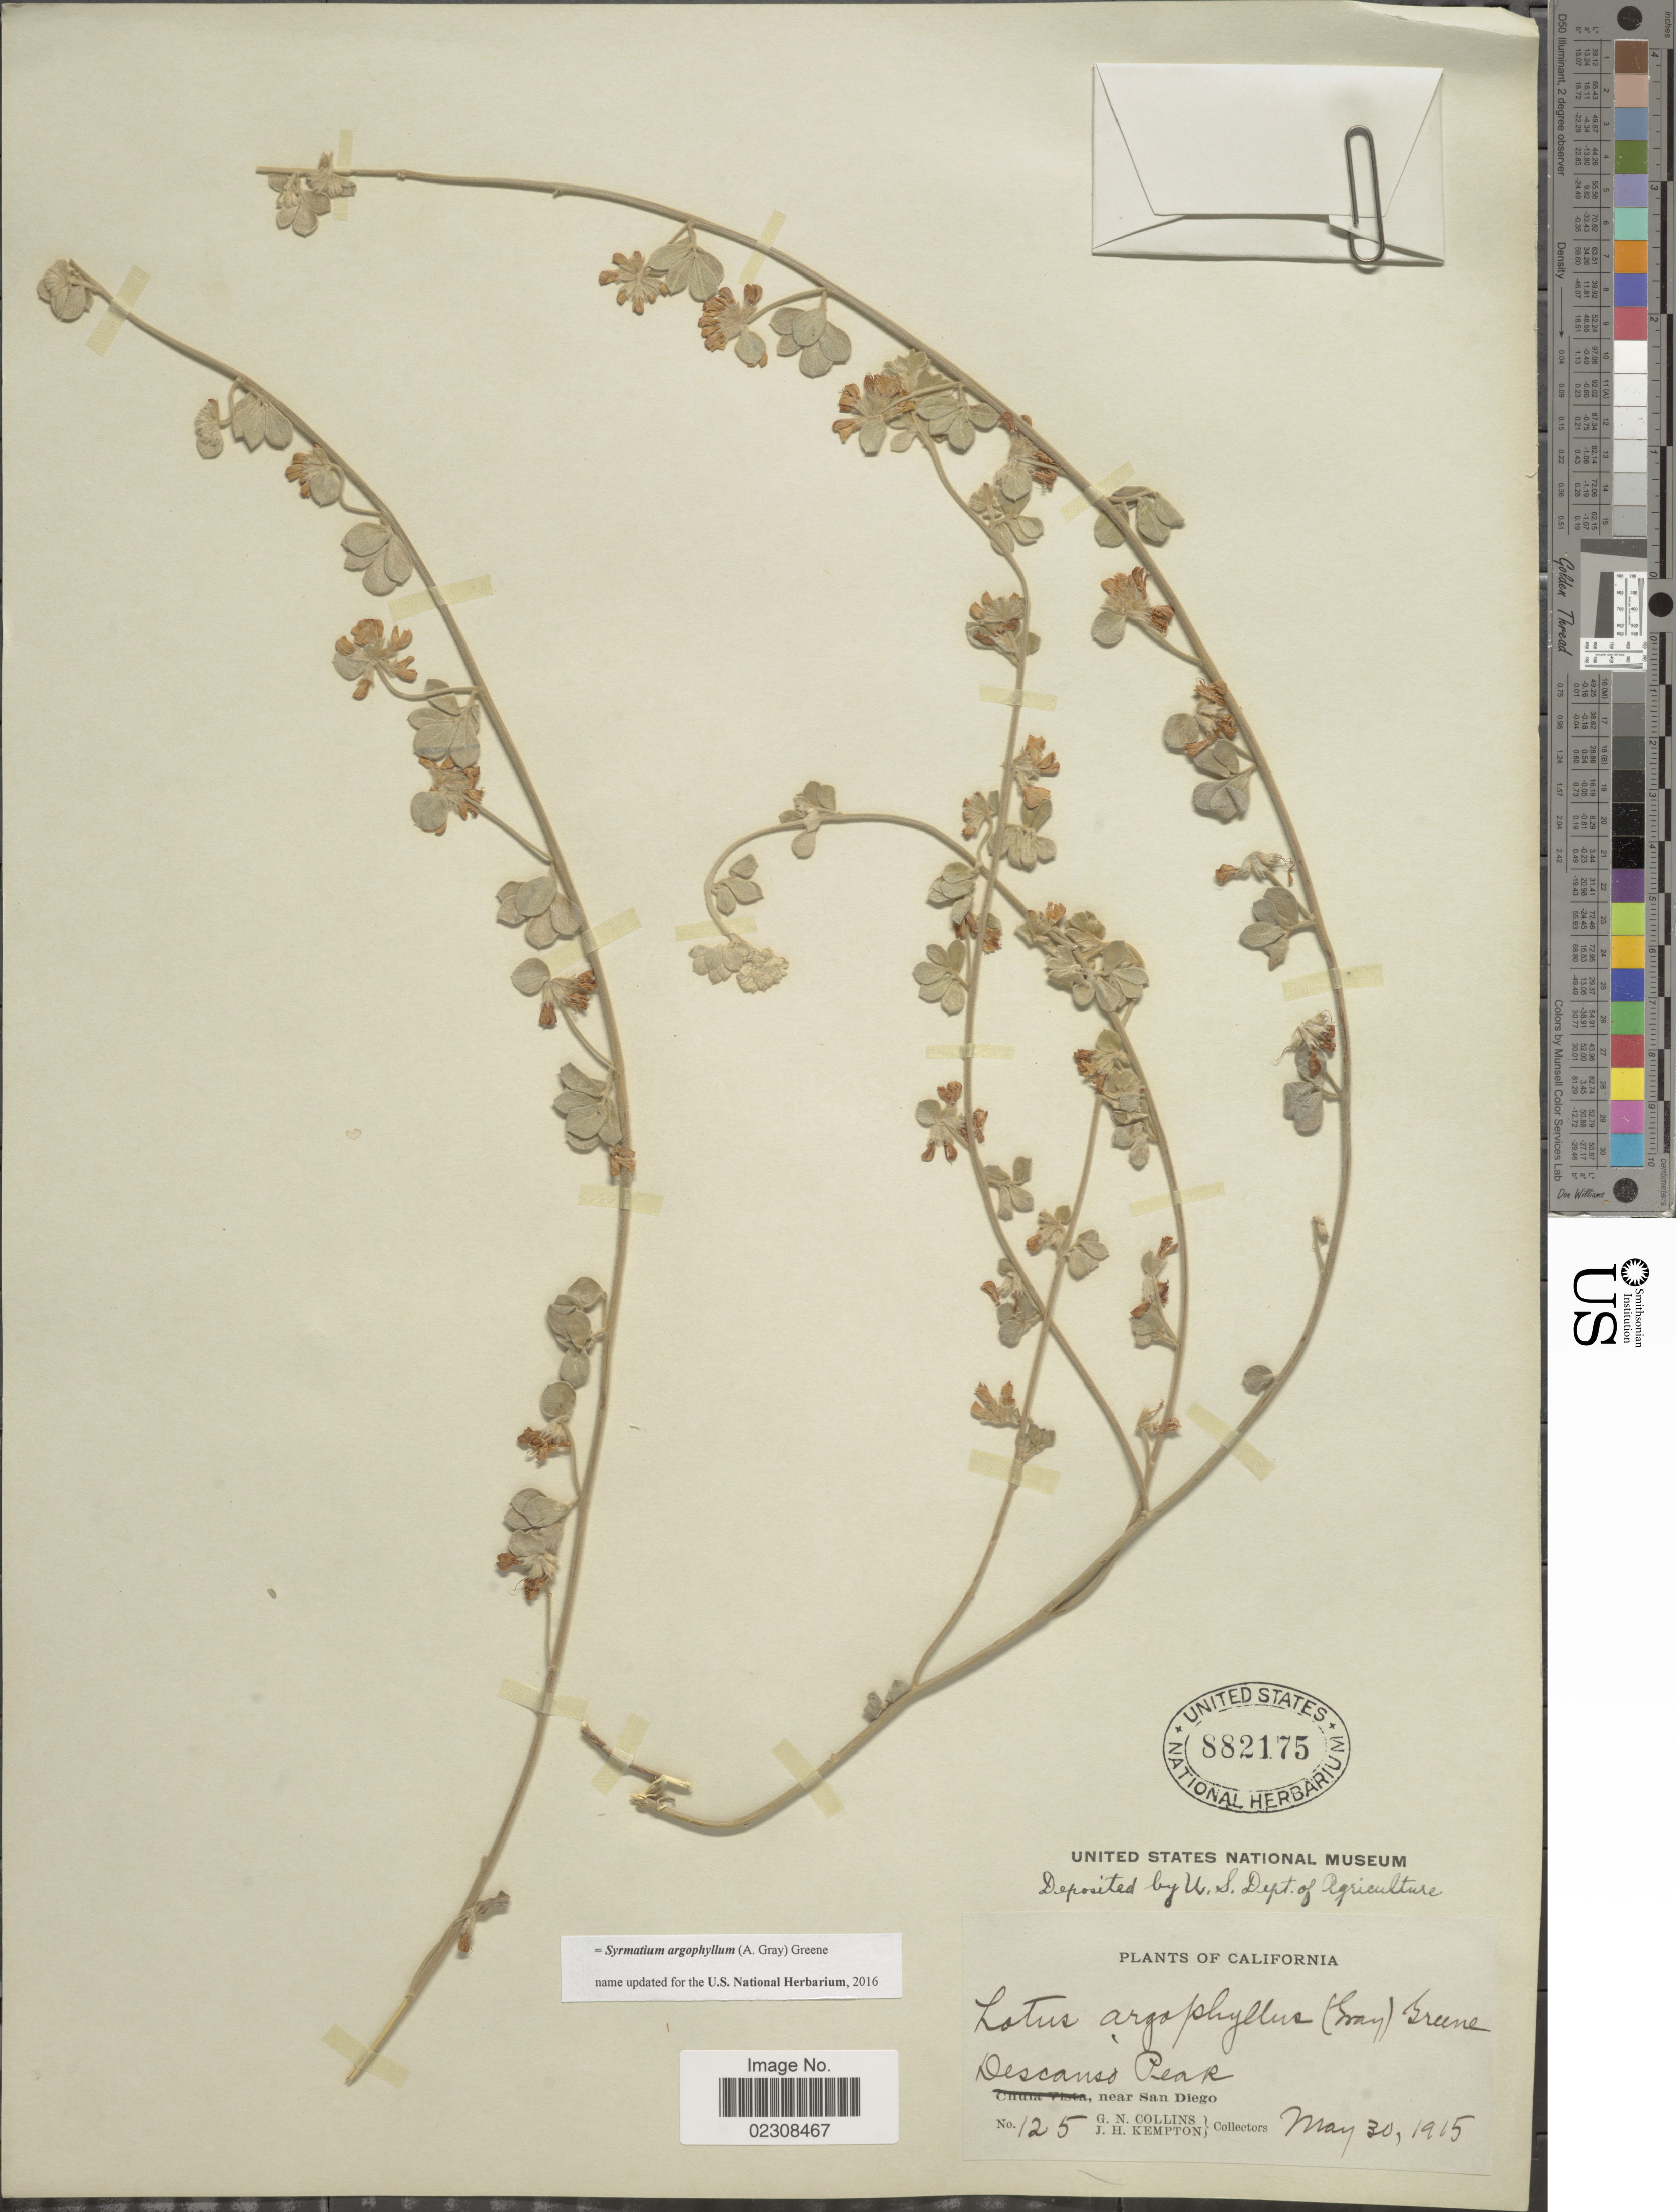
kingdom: Plantae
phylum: Tracheophyta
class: Magnoliopsida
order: Fabales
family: Fabaceae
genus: Syrmatium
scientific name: Syrmatium argophyllum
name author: (A. Gray) Greene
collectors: G. Collins & J. H. Kempton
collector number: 25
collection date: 1915-05-30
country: United States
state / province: California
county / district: San Diego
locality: Descanso Peak, near San Diego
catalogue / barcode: US 882175